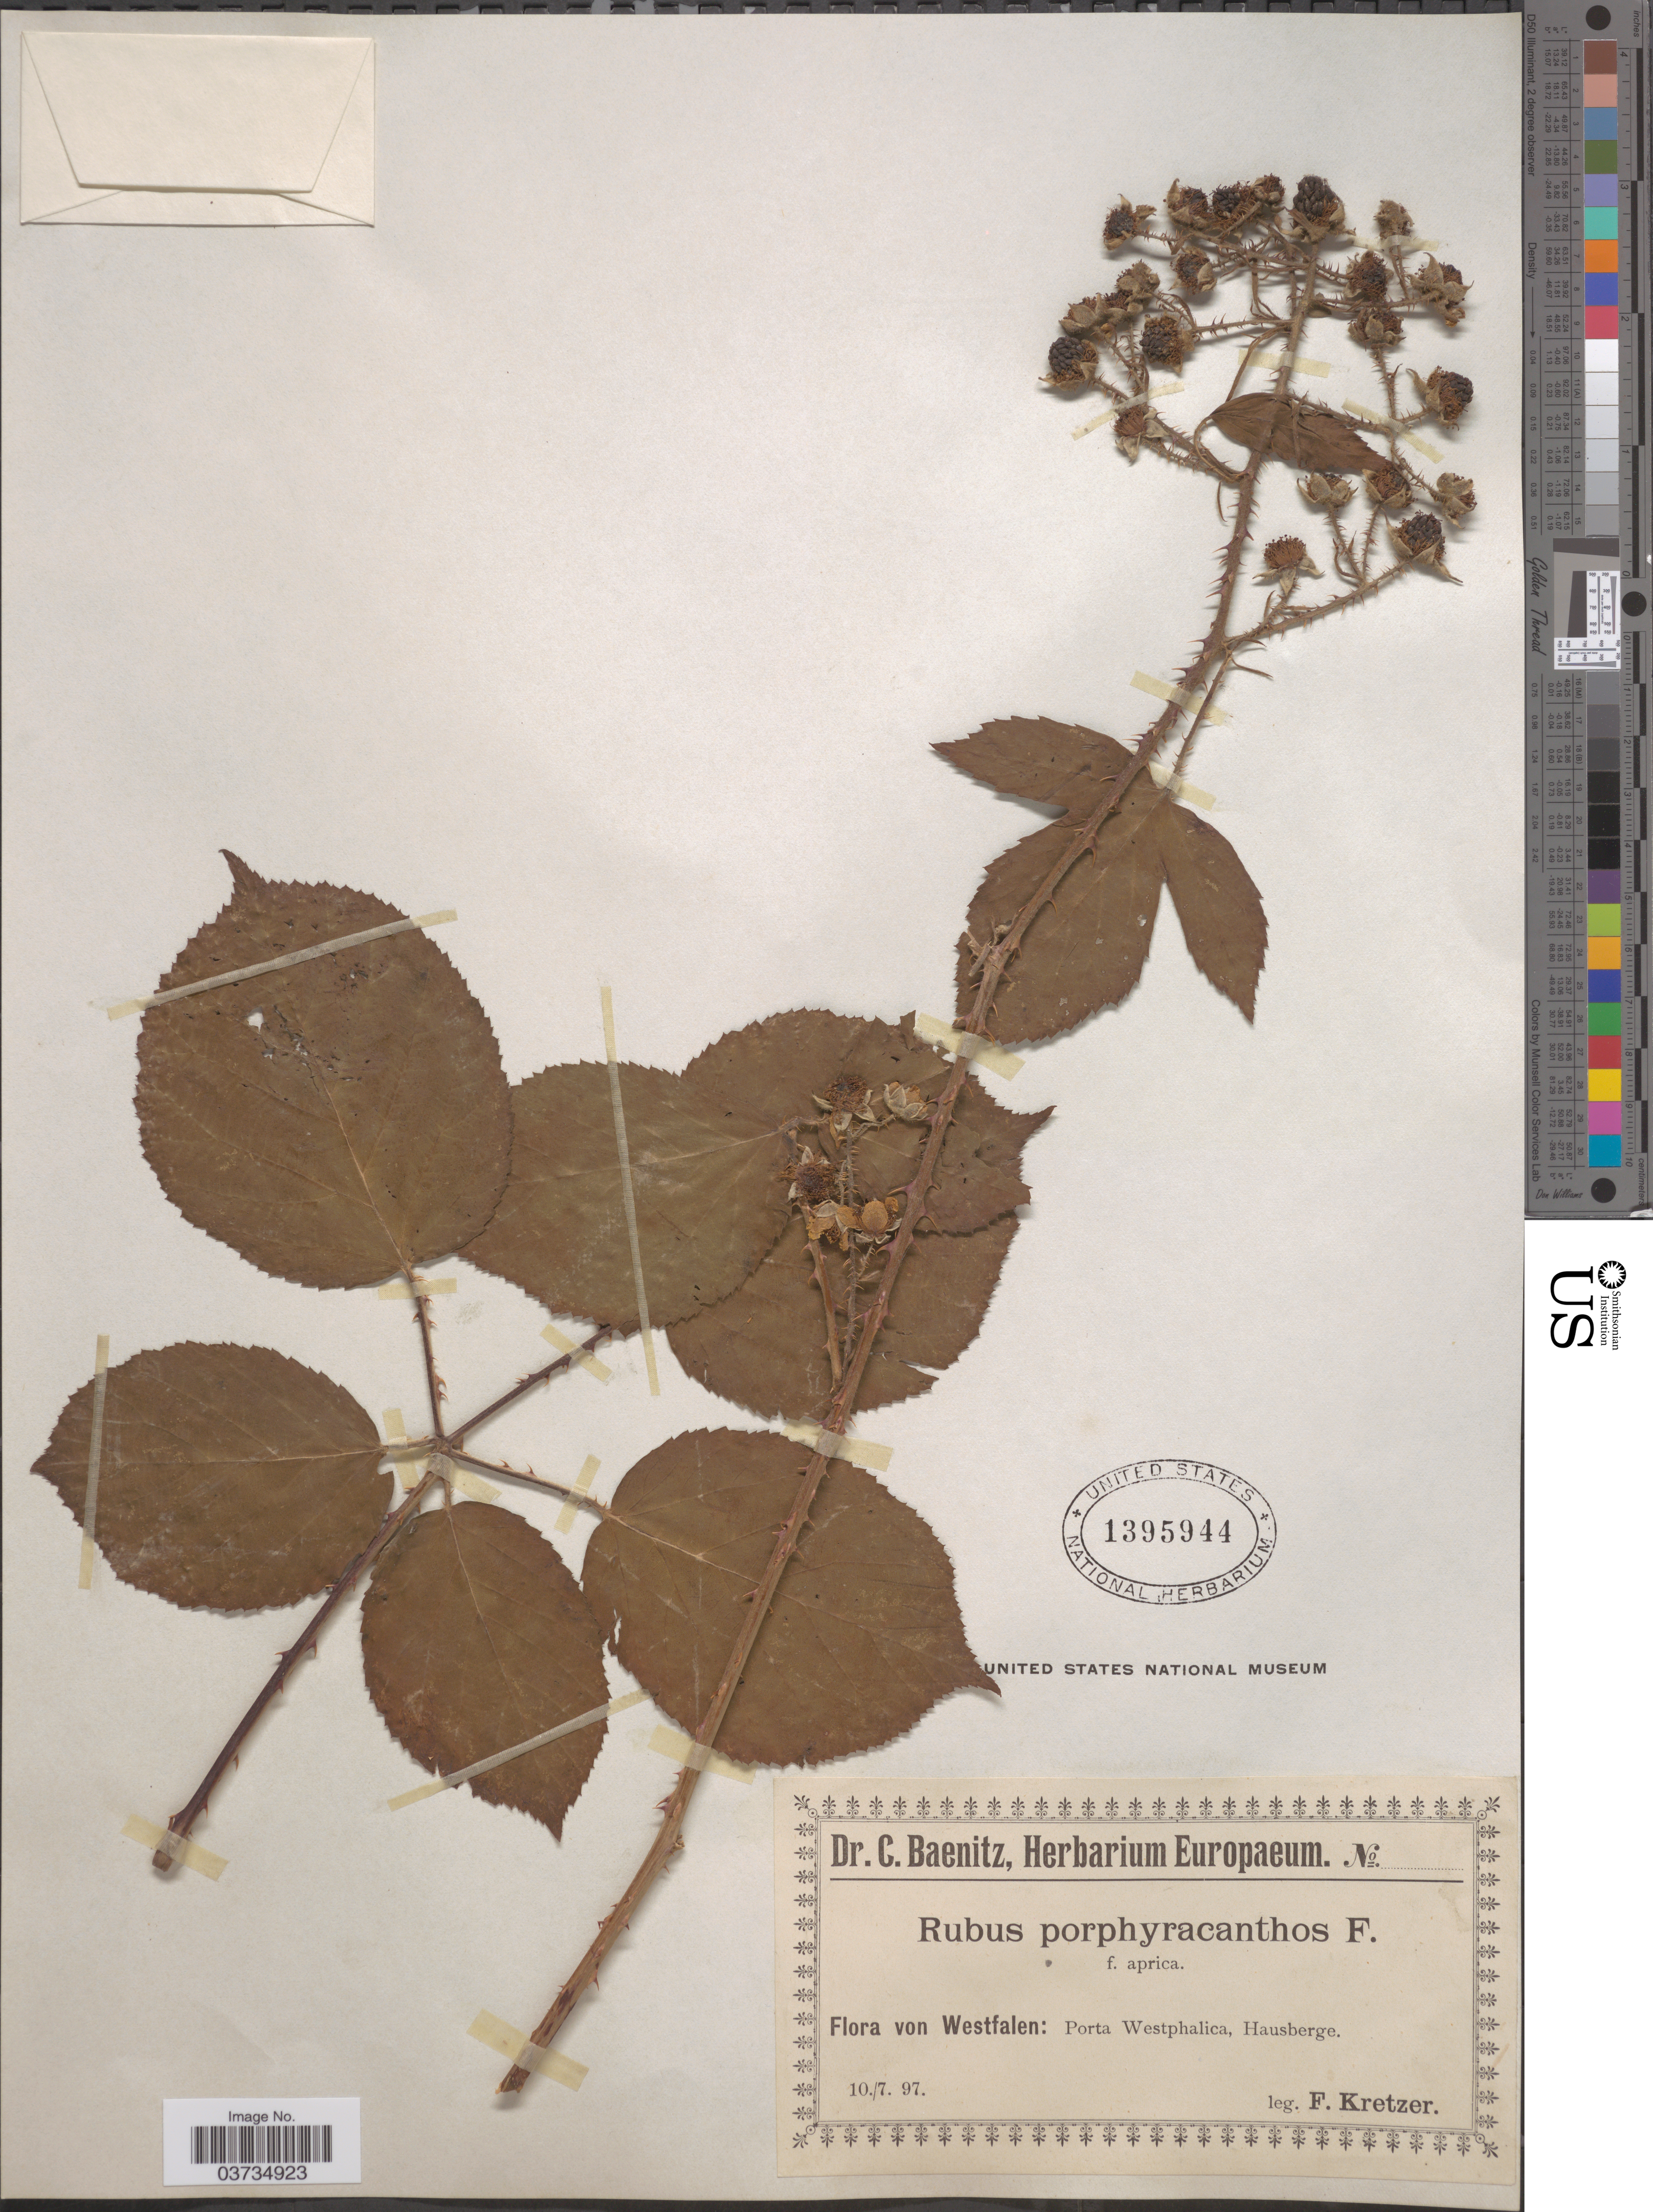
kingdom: Plantae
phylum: Tracheophyta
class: Magnoliopsida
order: Rosales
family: Rosaceae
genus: Rubus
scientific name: Rubus porphyracanthos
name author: Focke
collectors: F. Kretzer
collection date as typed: Transcribed d/m/y: 10/7/97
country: Germany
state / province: Nordrhein-Westfalen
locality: Westfalen: Porta Westphalica, Hausberge.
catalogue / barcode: US 1395944